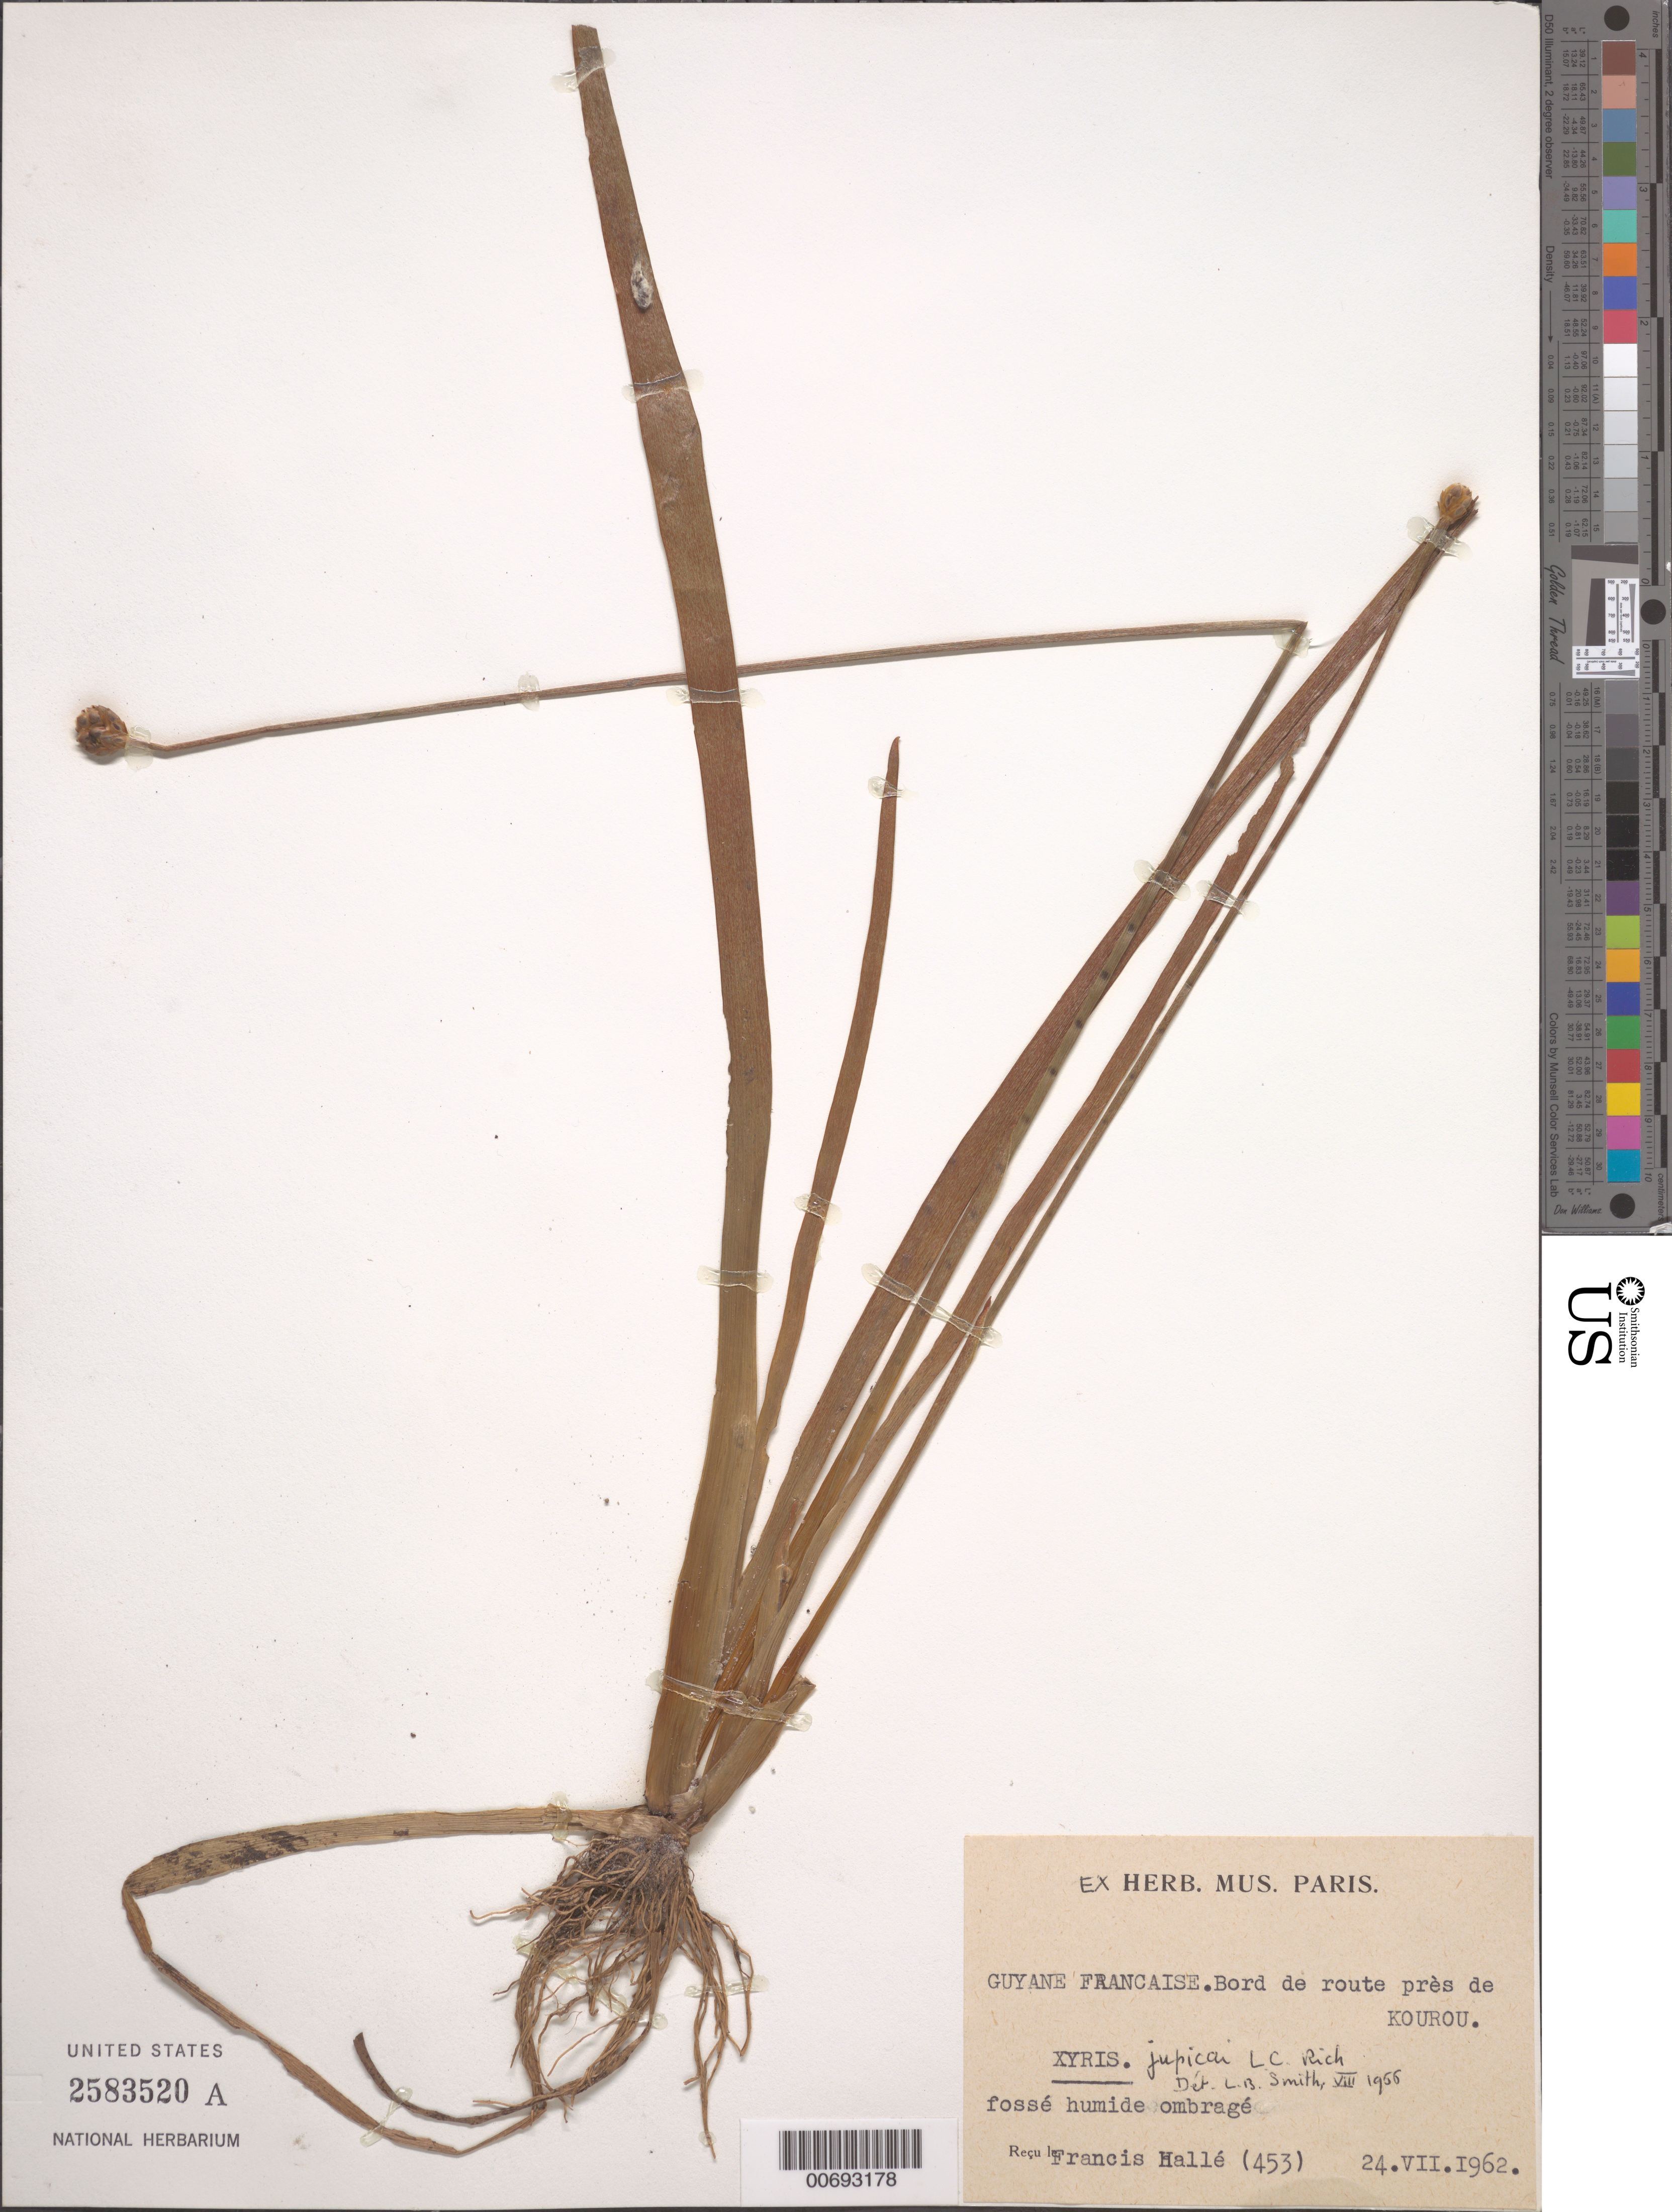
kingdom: Plantae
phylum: Tracheophyta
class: Liliopsida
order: Poales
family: Xyridaceae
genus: Xyris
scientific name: Xyris jupicai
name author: Rich.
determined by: Smith, Lyman B., (US), NMNH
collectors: F. Hallé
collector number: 453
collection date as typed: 24-Jul-62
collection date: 1962-07-24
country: French Guiana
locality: Kourou, route près de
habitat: Fossé humide ombragé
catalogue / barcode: US 2583520A